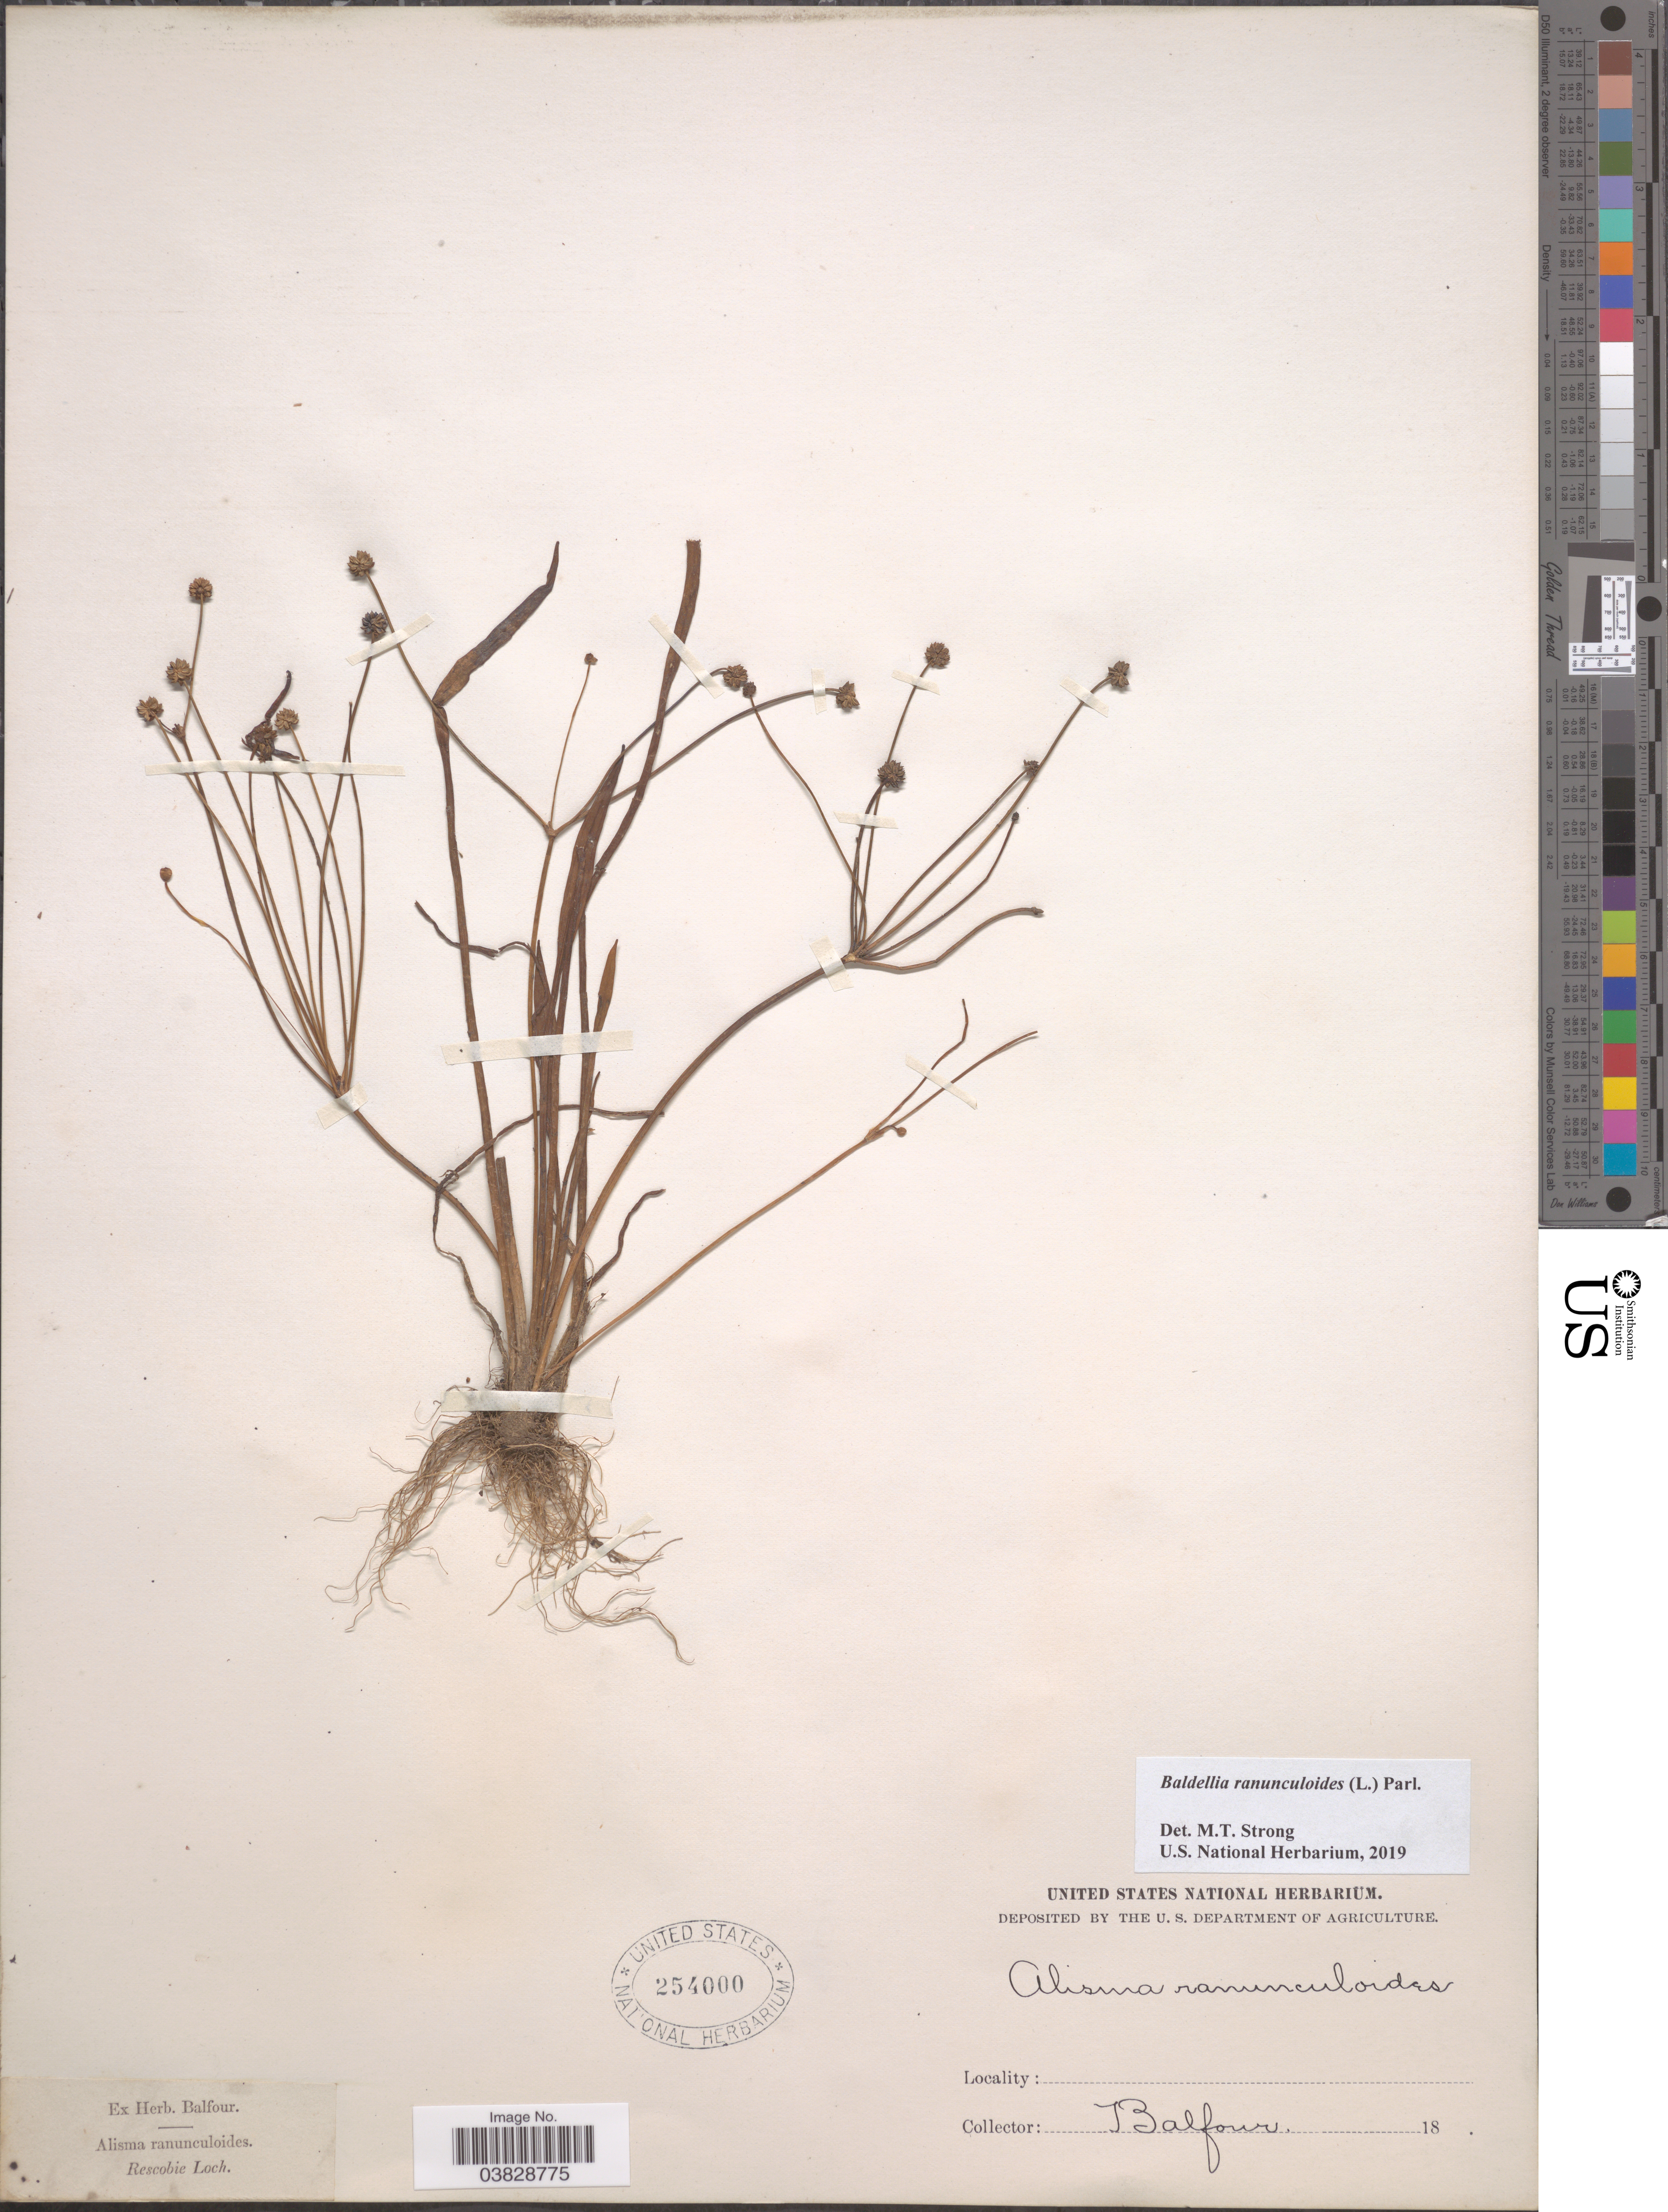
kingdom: Plantae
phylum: Tracheophyta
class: Liliopsida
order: Alismatales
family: Alismataceae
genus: Baldellia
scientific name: Baldellia ranunculoides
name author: (L.) Parl.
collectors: Balfour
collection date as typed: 18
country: United Kingdom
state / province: Scotland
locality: Rescobie Loch.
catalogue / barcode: US 254000